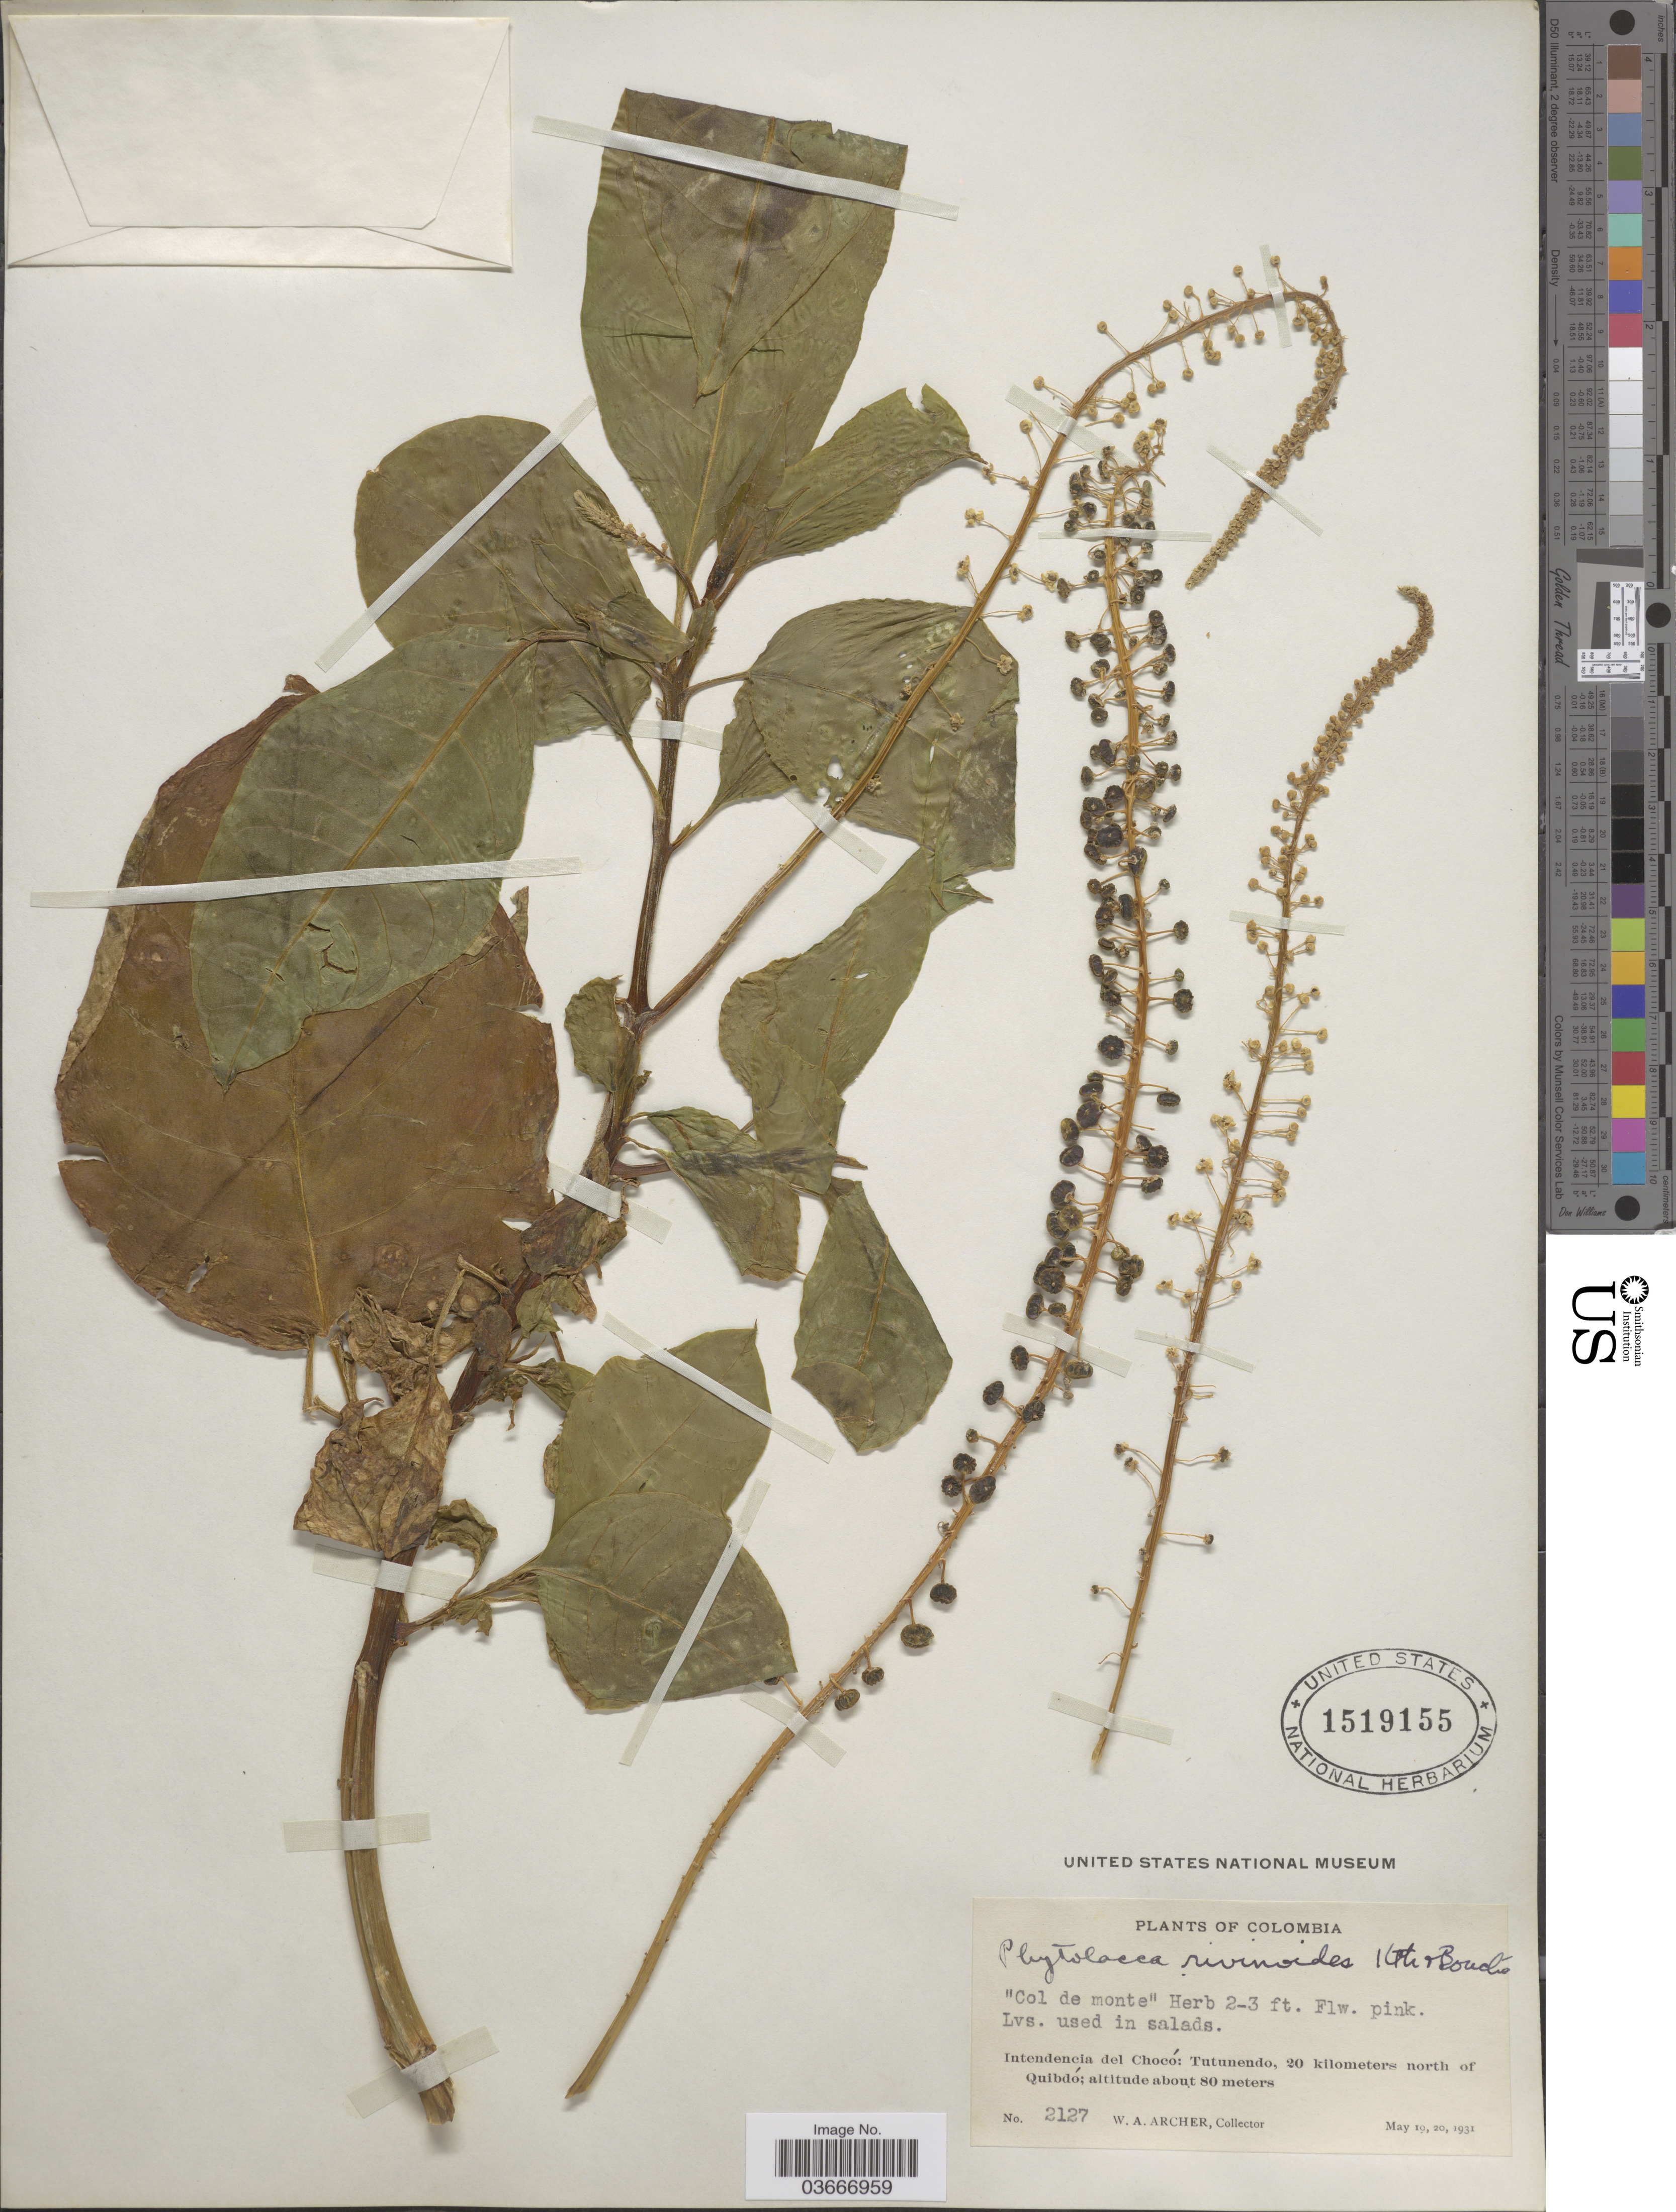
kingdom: Plantae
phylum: Tracheophyta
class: Magnoliopsida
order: Caryophyllales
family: Phytolaccaceae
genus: Phytolacca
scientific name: Phytolacca rivinoides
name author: Kunth & C.D. Bouché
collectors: W. Archer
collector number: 2127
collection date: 1931-05-19/1931-05-20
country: Colombia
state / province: Chocó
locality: Intendencia del Chocó: Tutunendo, 20 kilometers north of Quibdó.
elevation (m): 80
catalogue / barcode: US 1519155